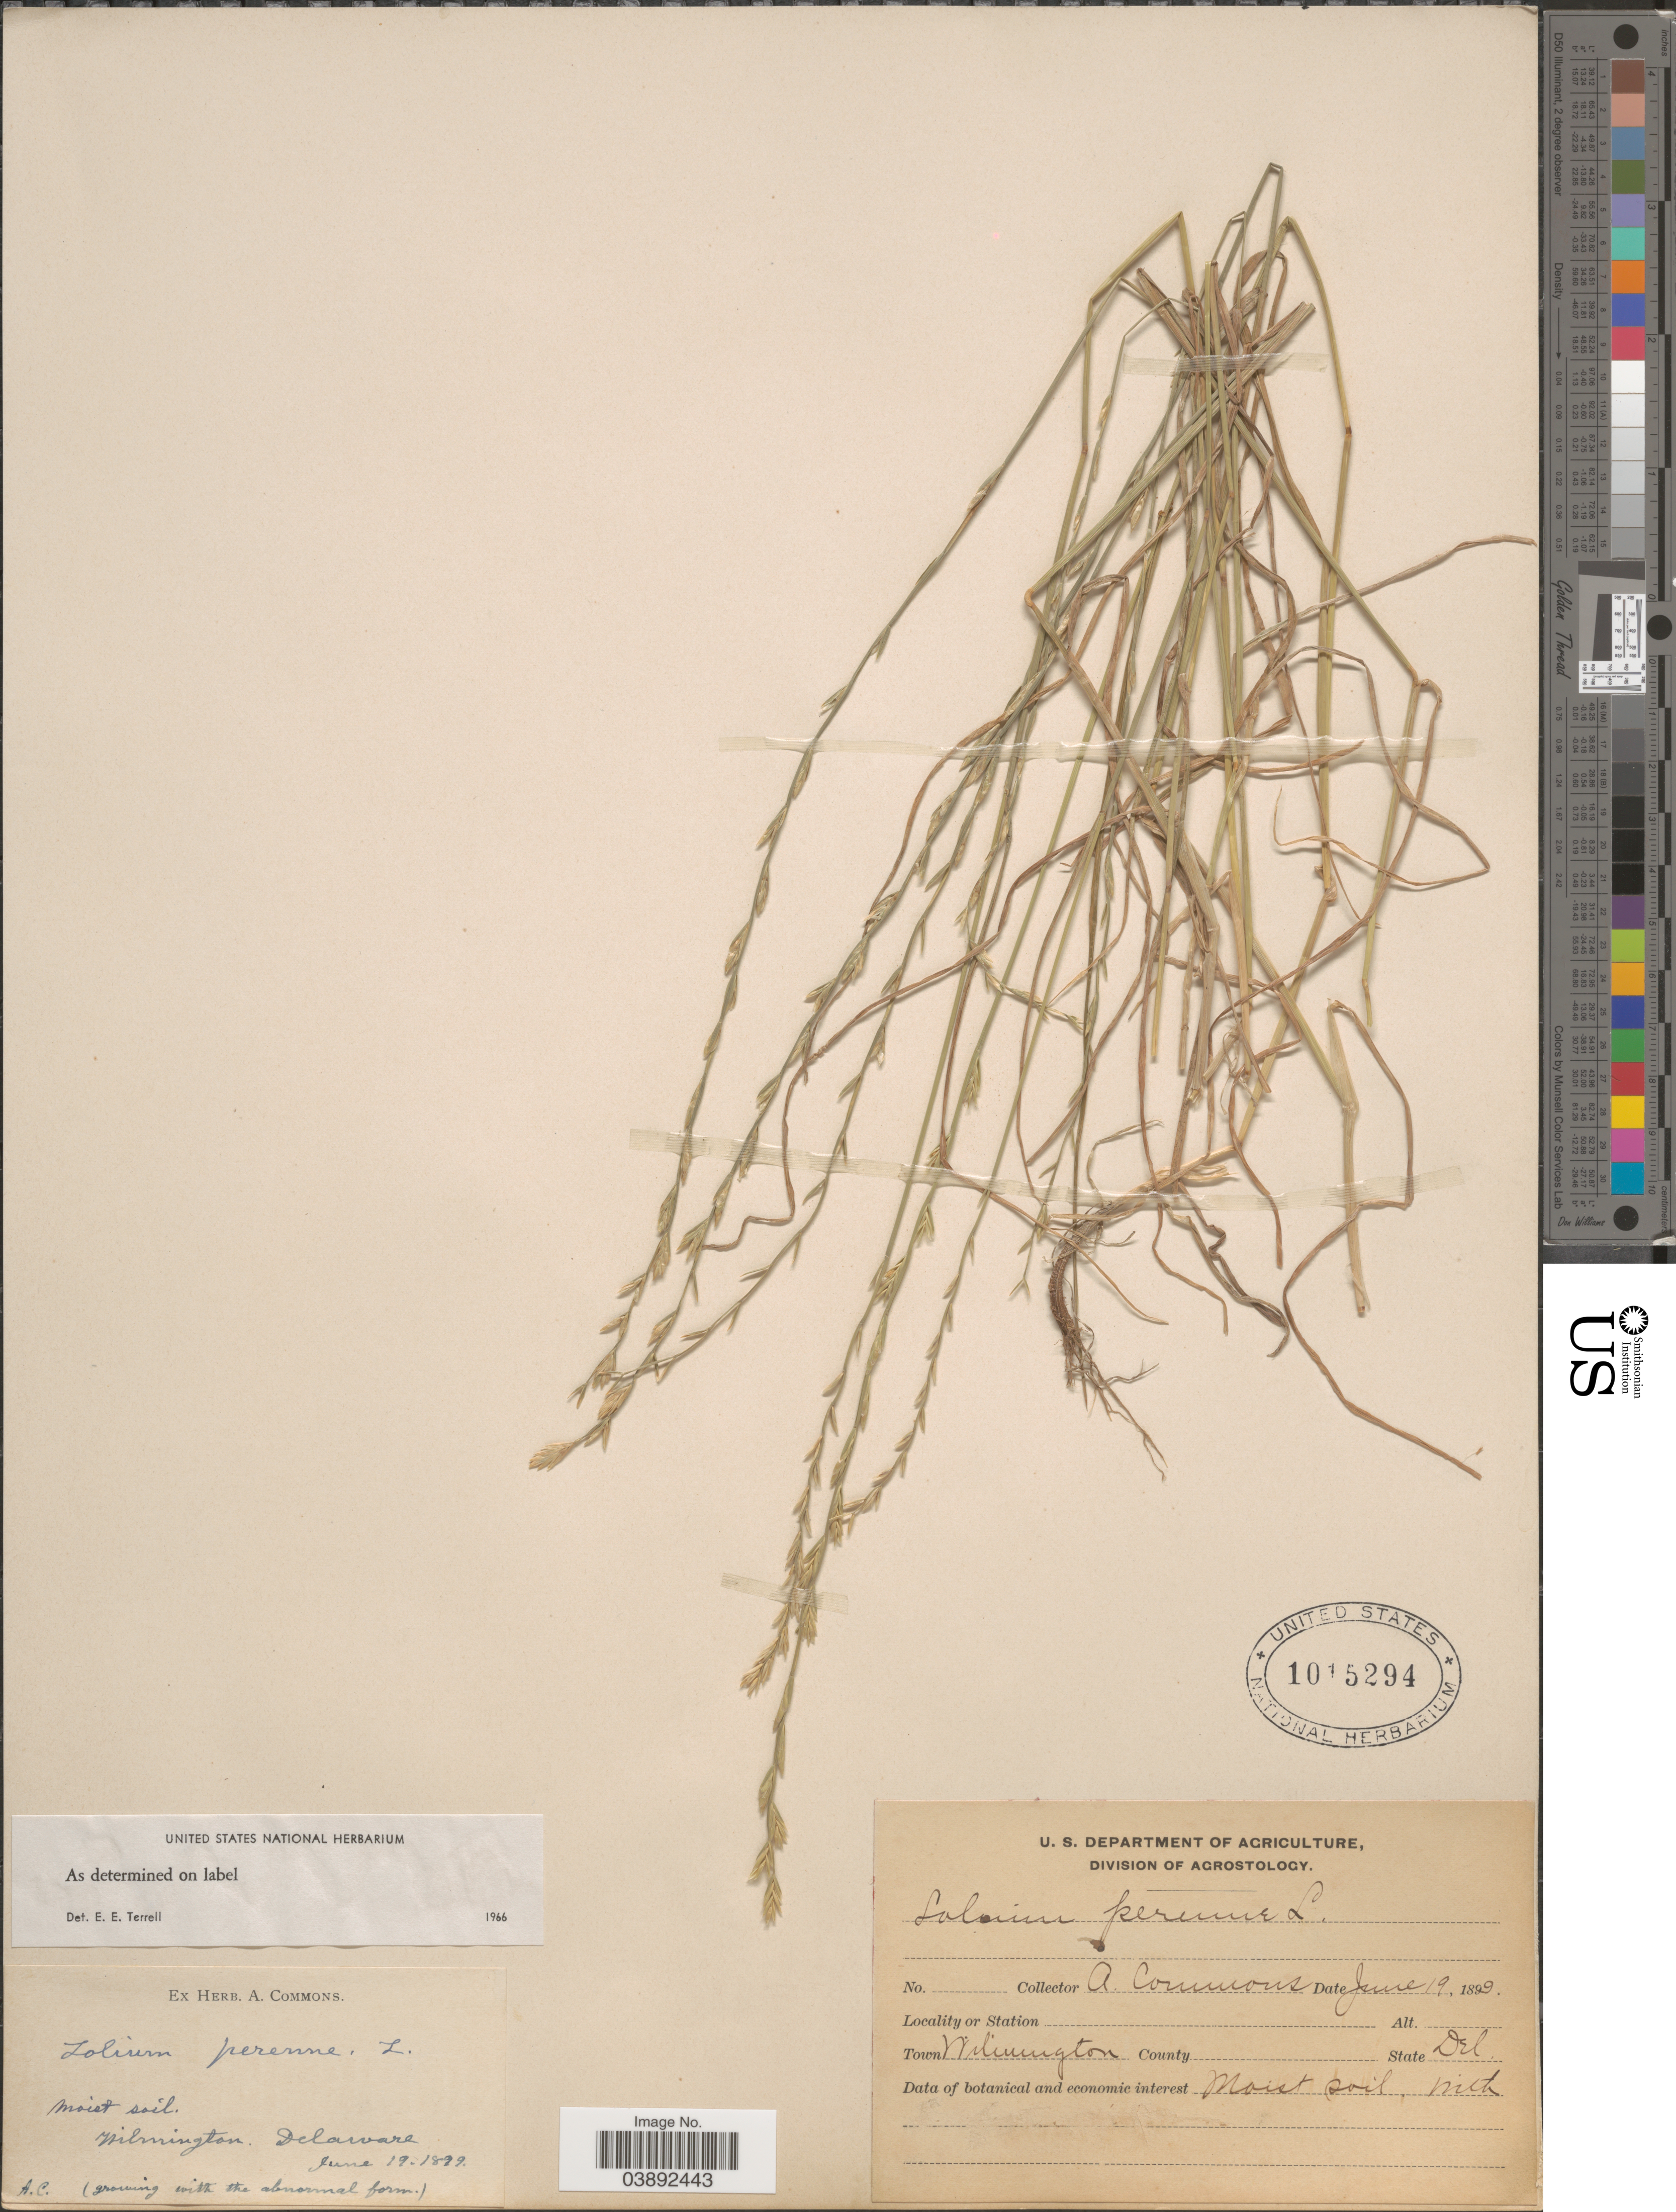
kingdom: Plantae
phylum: Tracheophyta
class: Liliopsida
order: Poales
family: Poaceae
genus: Lolium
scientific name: Lolium perenne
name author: L.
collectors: A. Commons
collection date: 1899-06-19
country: United States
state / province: Delaware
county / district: New Castle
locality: Town Wilmington.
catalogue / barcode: US 1015294